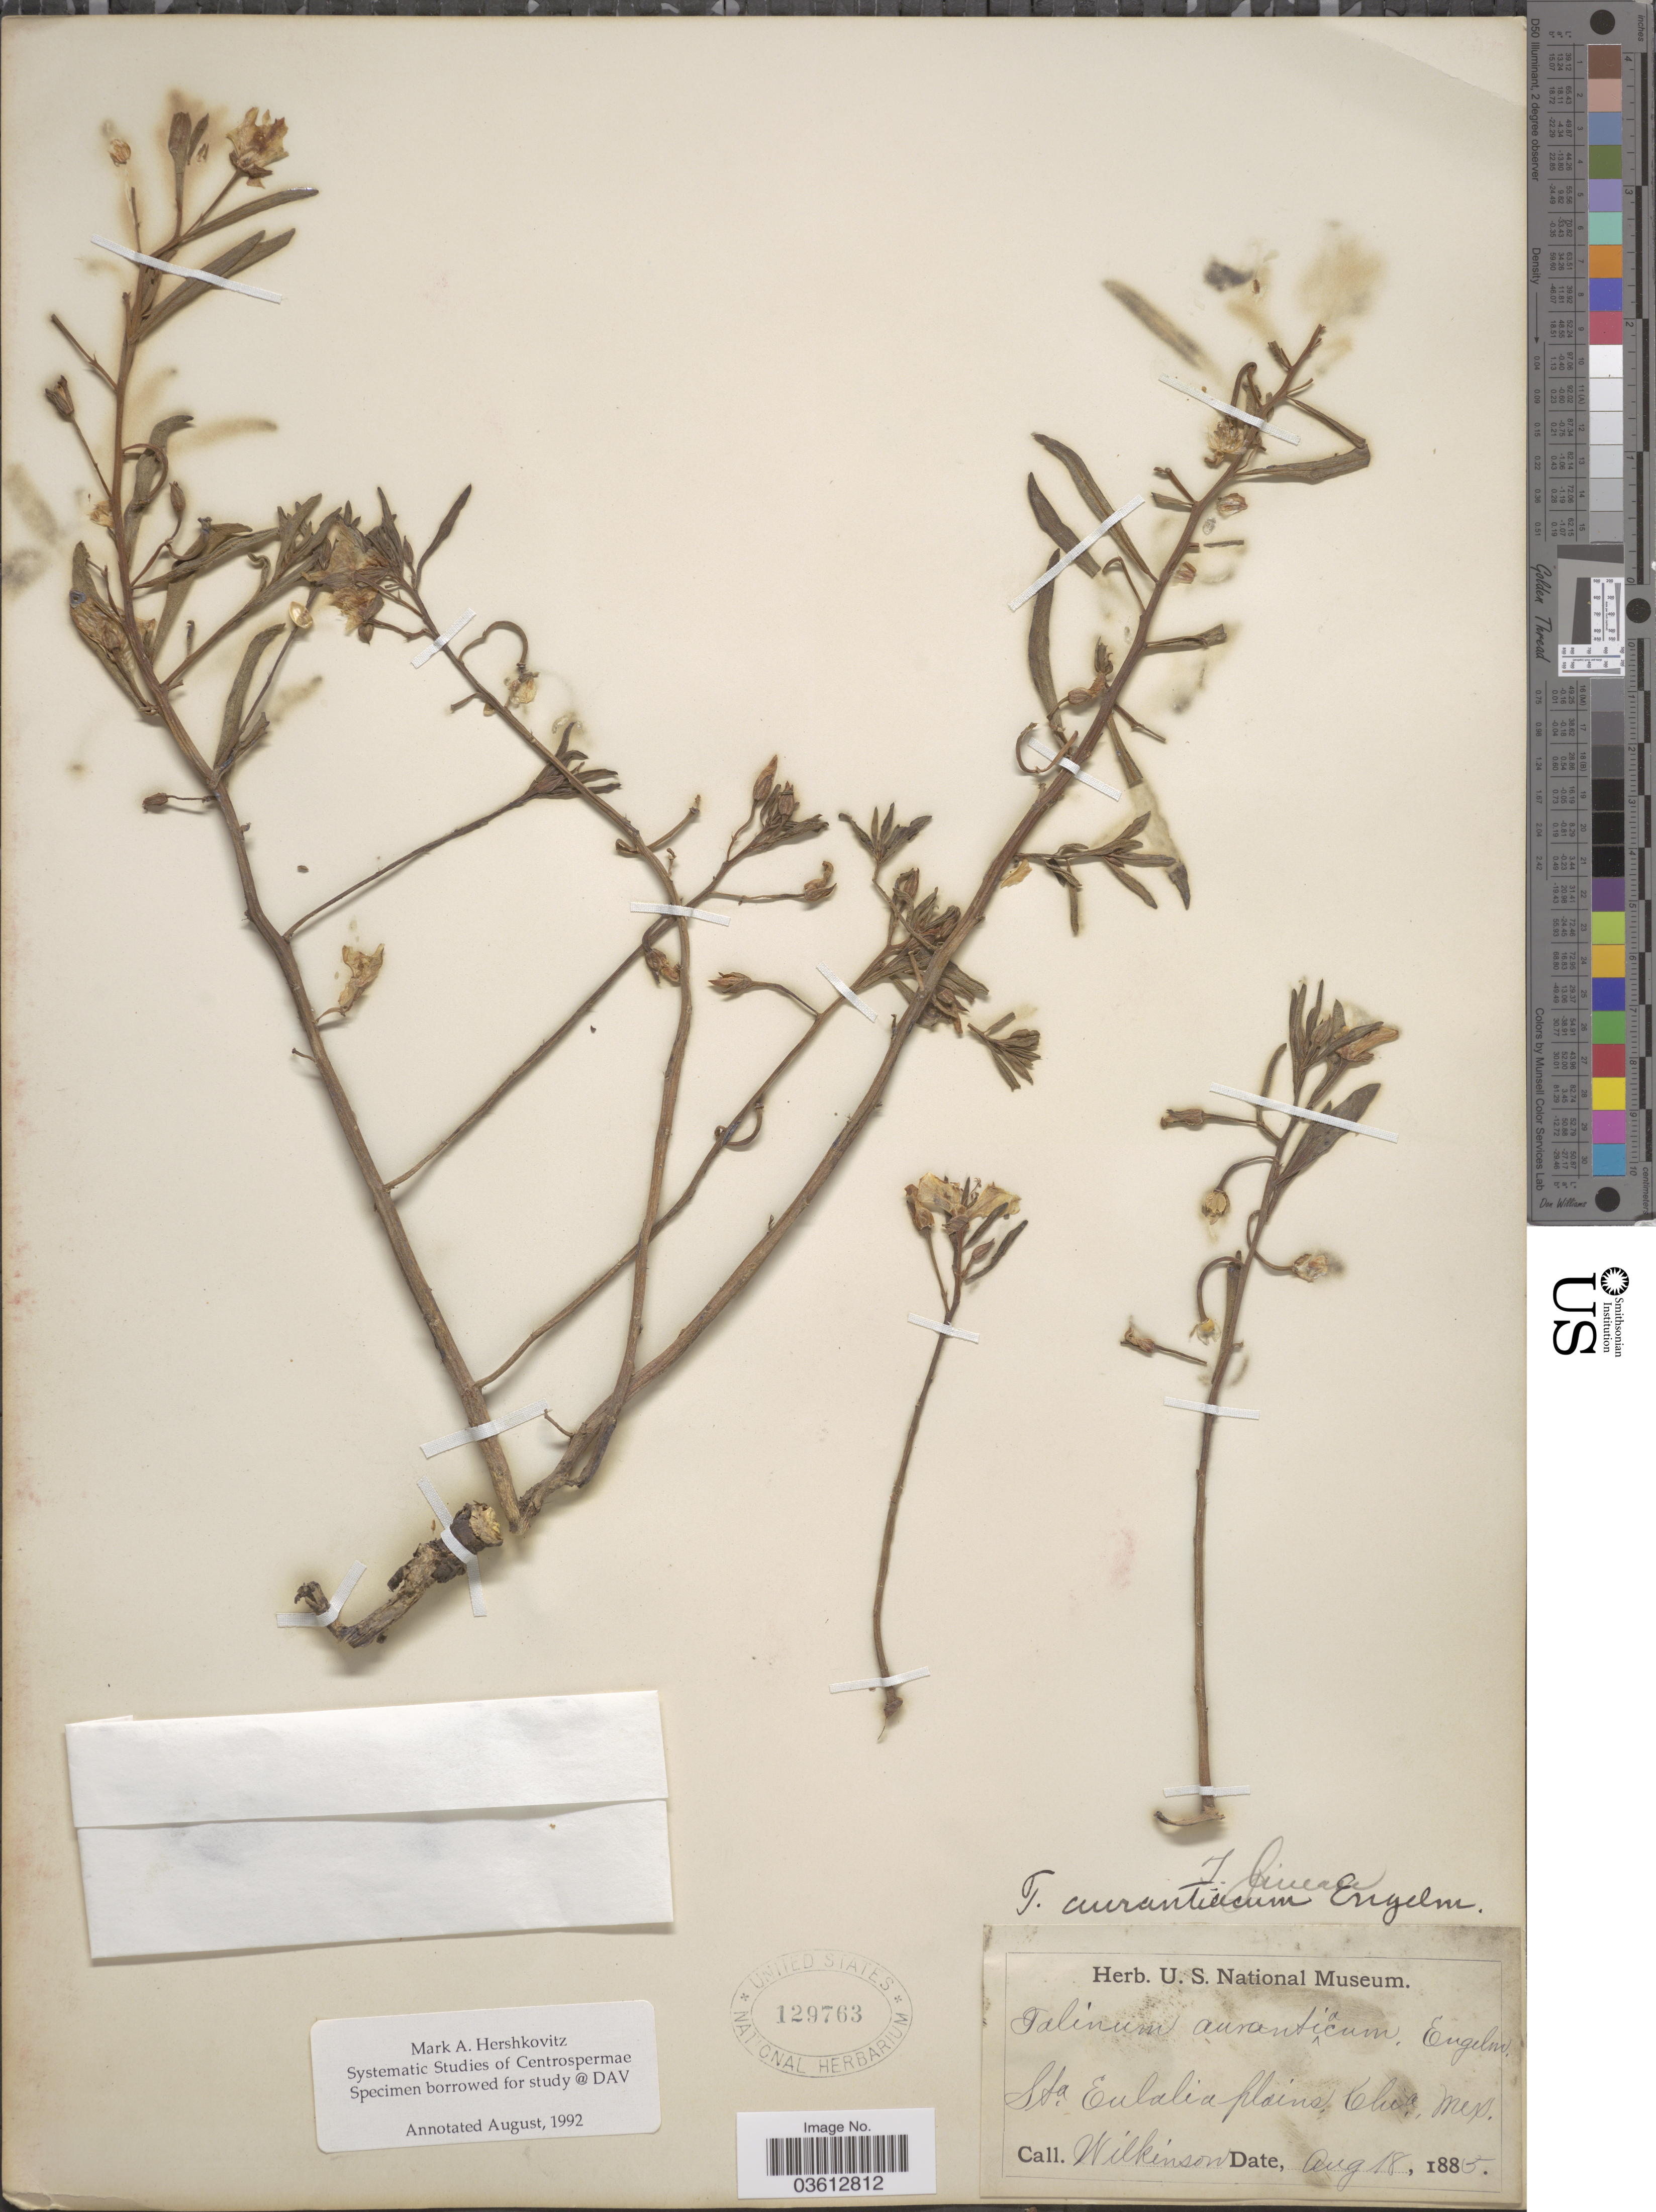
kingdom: Plantae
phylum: Tracheophyta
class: Magnoliopsida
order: Caryophyllales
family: Talinaceae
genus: Talinum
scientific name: Talinum lineare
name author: Kunth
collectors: Wilkinson, --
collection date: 1885-08-18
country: Mexico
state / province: Chiapas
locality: Sta. Eulalia plains.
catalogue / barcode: US 129763